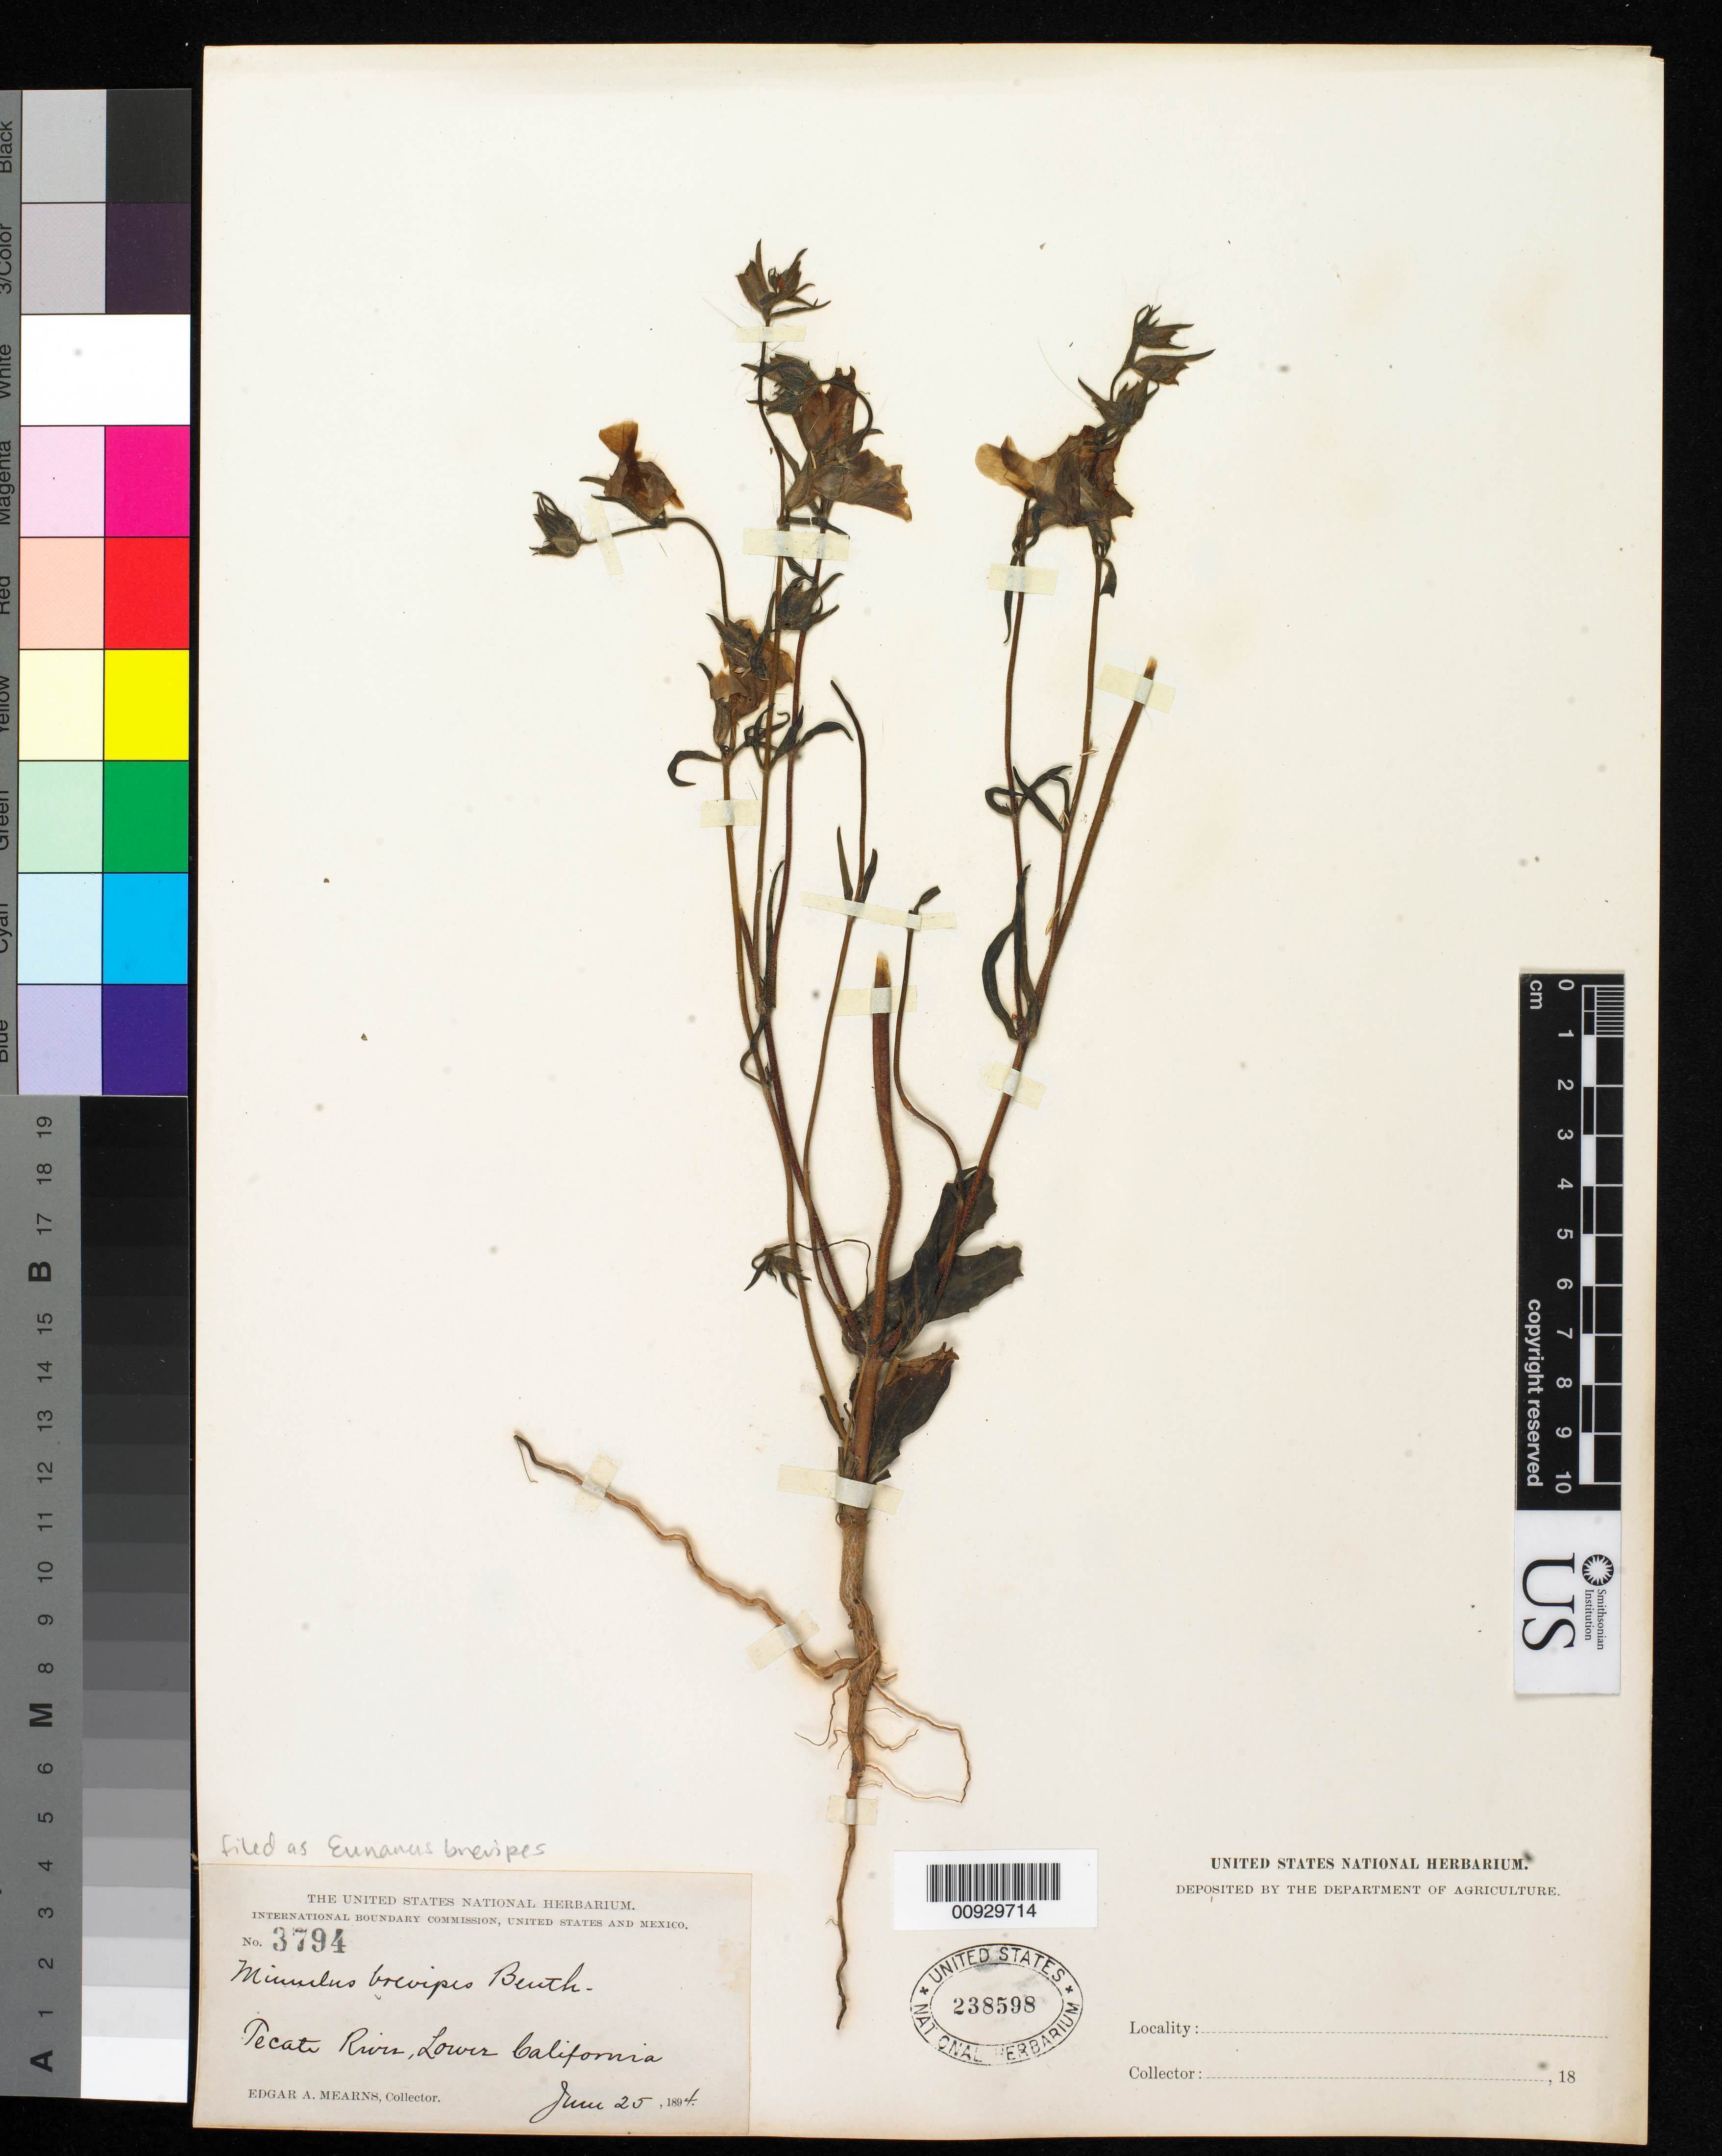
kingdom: Plantae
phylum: Tracheophyta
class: Magnoliopsida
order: Lamiales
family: Phrymaceae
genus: Eunanus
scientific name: Eunanus brevipes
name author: (Benth.) Greene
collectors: E. A. Mearns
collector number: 3794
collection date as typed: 25 Jun 1894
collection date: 1894-06-25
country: Mexico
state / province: Baja California Norte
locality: Tecate River, Lower California.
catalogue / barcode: US 238598